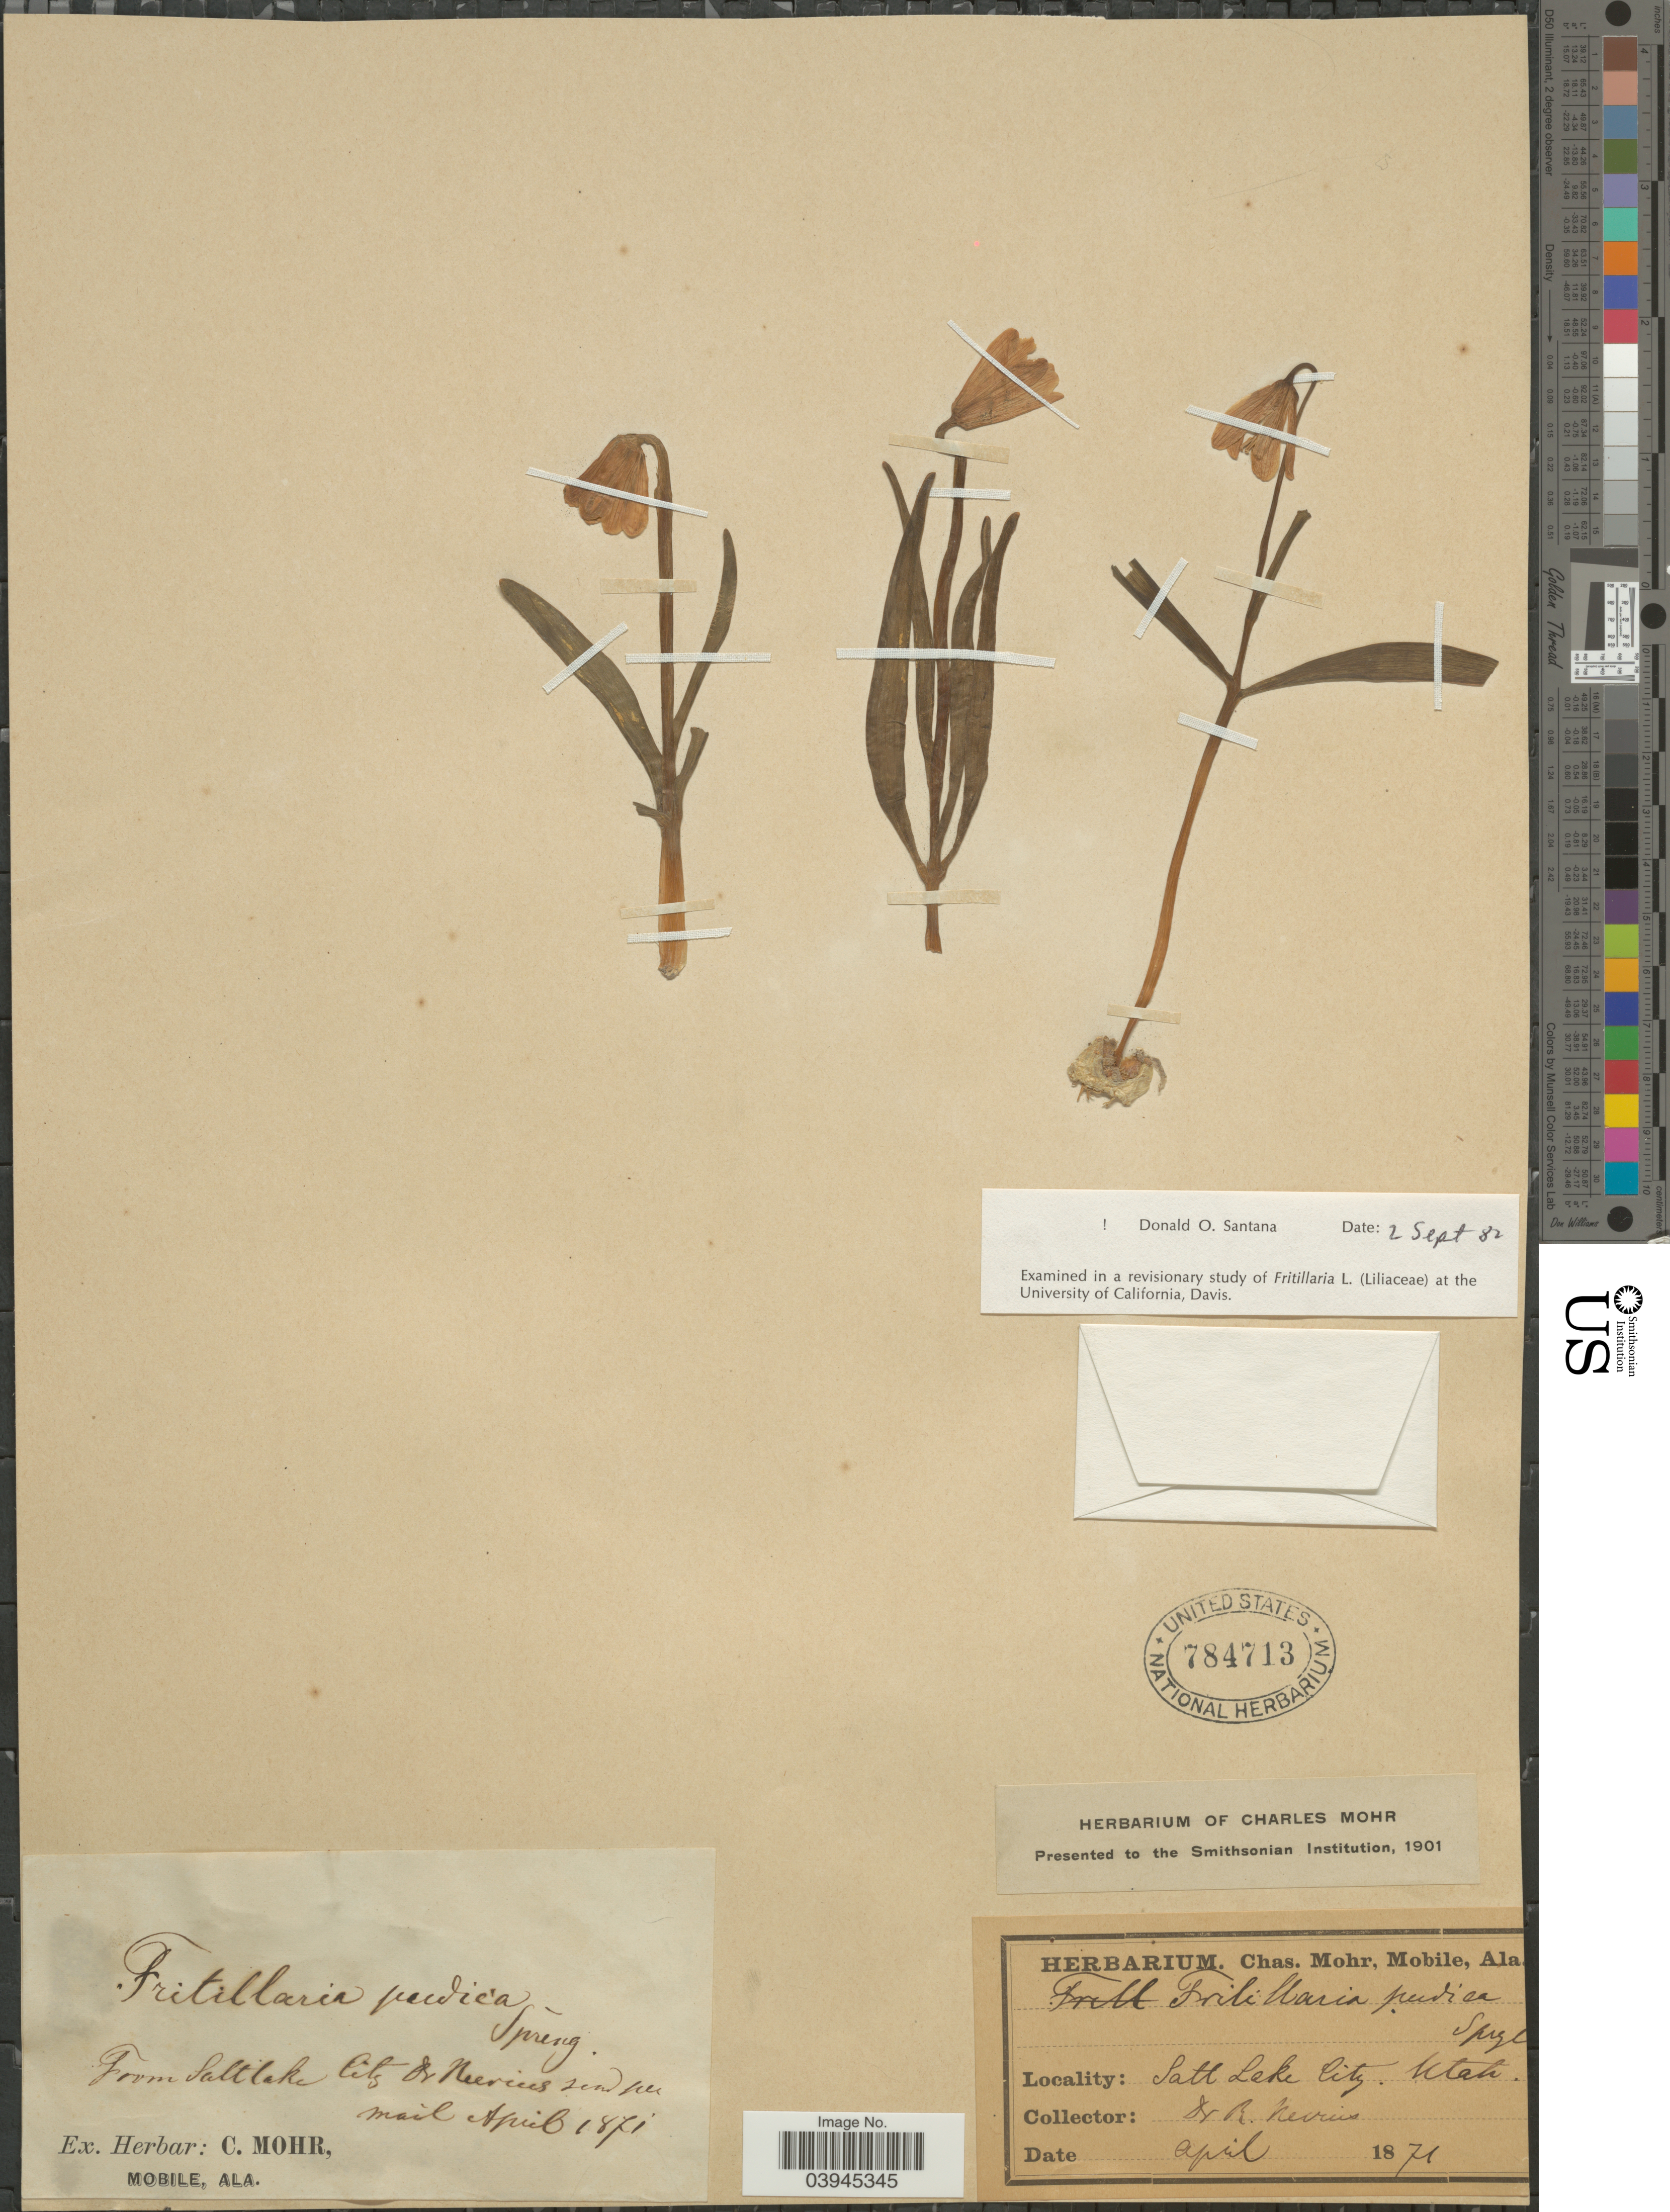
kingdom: Plantae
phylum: Tracheophyta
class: Liliopsida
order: Liliales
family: Liliaceae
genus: Fritillaria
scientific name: Fritillaria pudica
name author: (Pursh) Spreng.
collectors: R. Nevius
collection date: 1871-04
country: United States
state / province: Utah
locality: Salt Lake City.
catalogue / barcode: US 784713